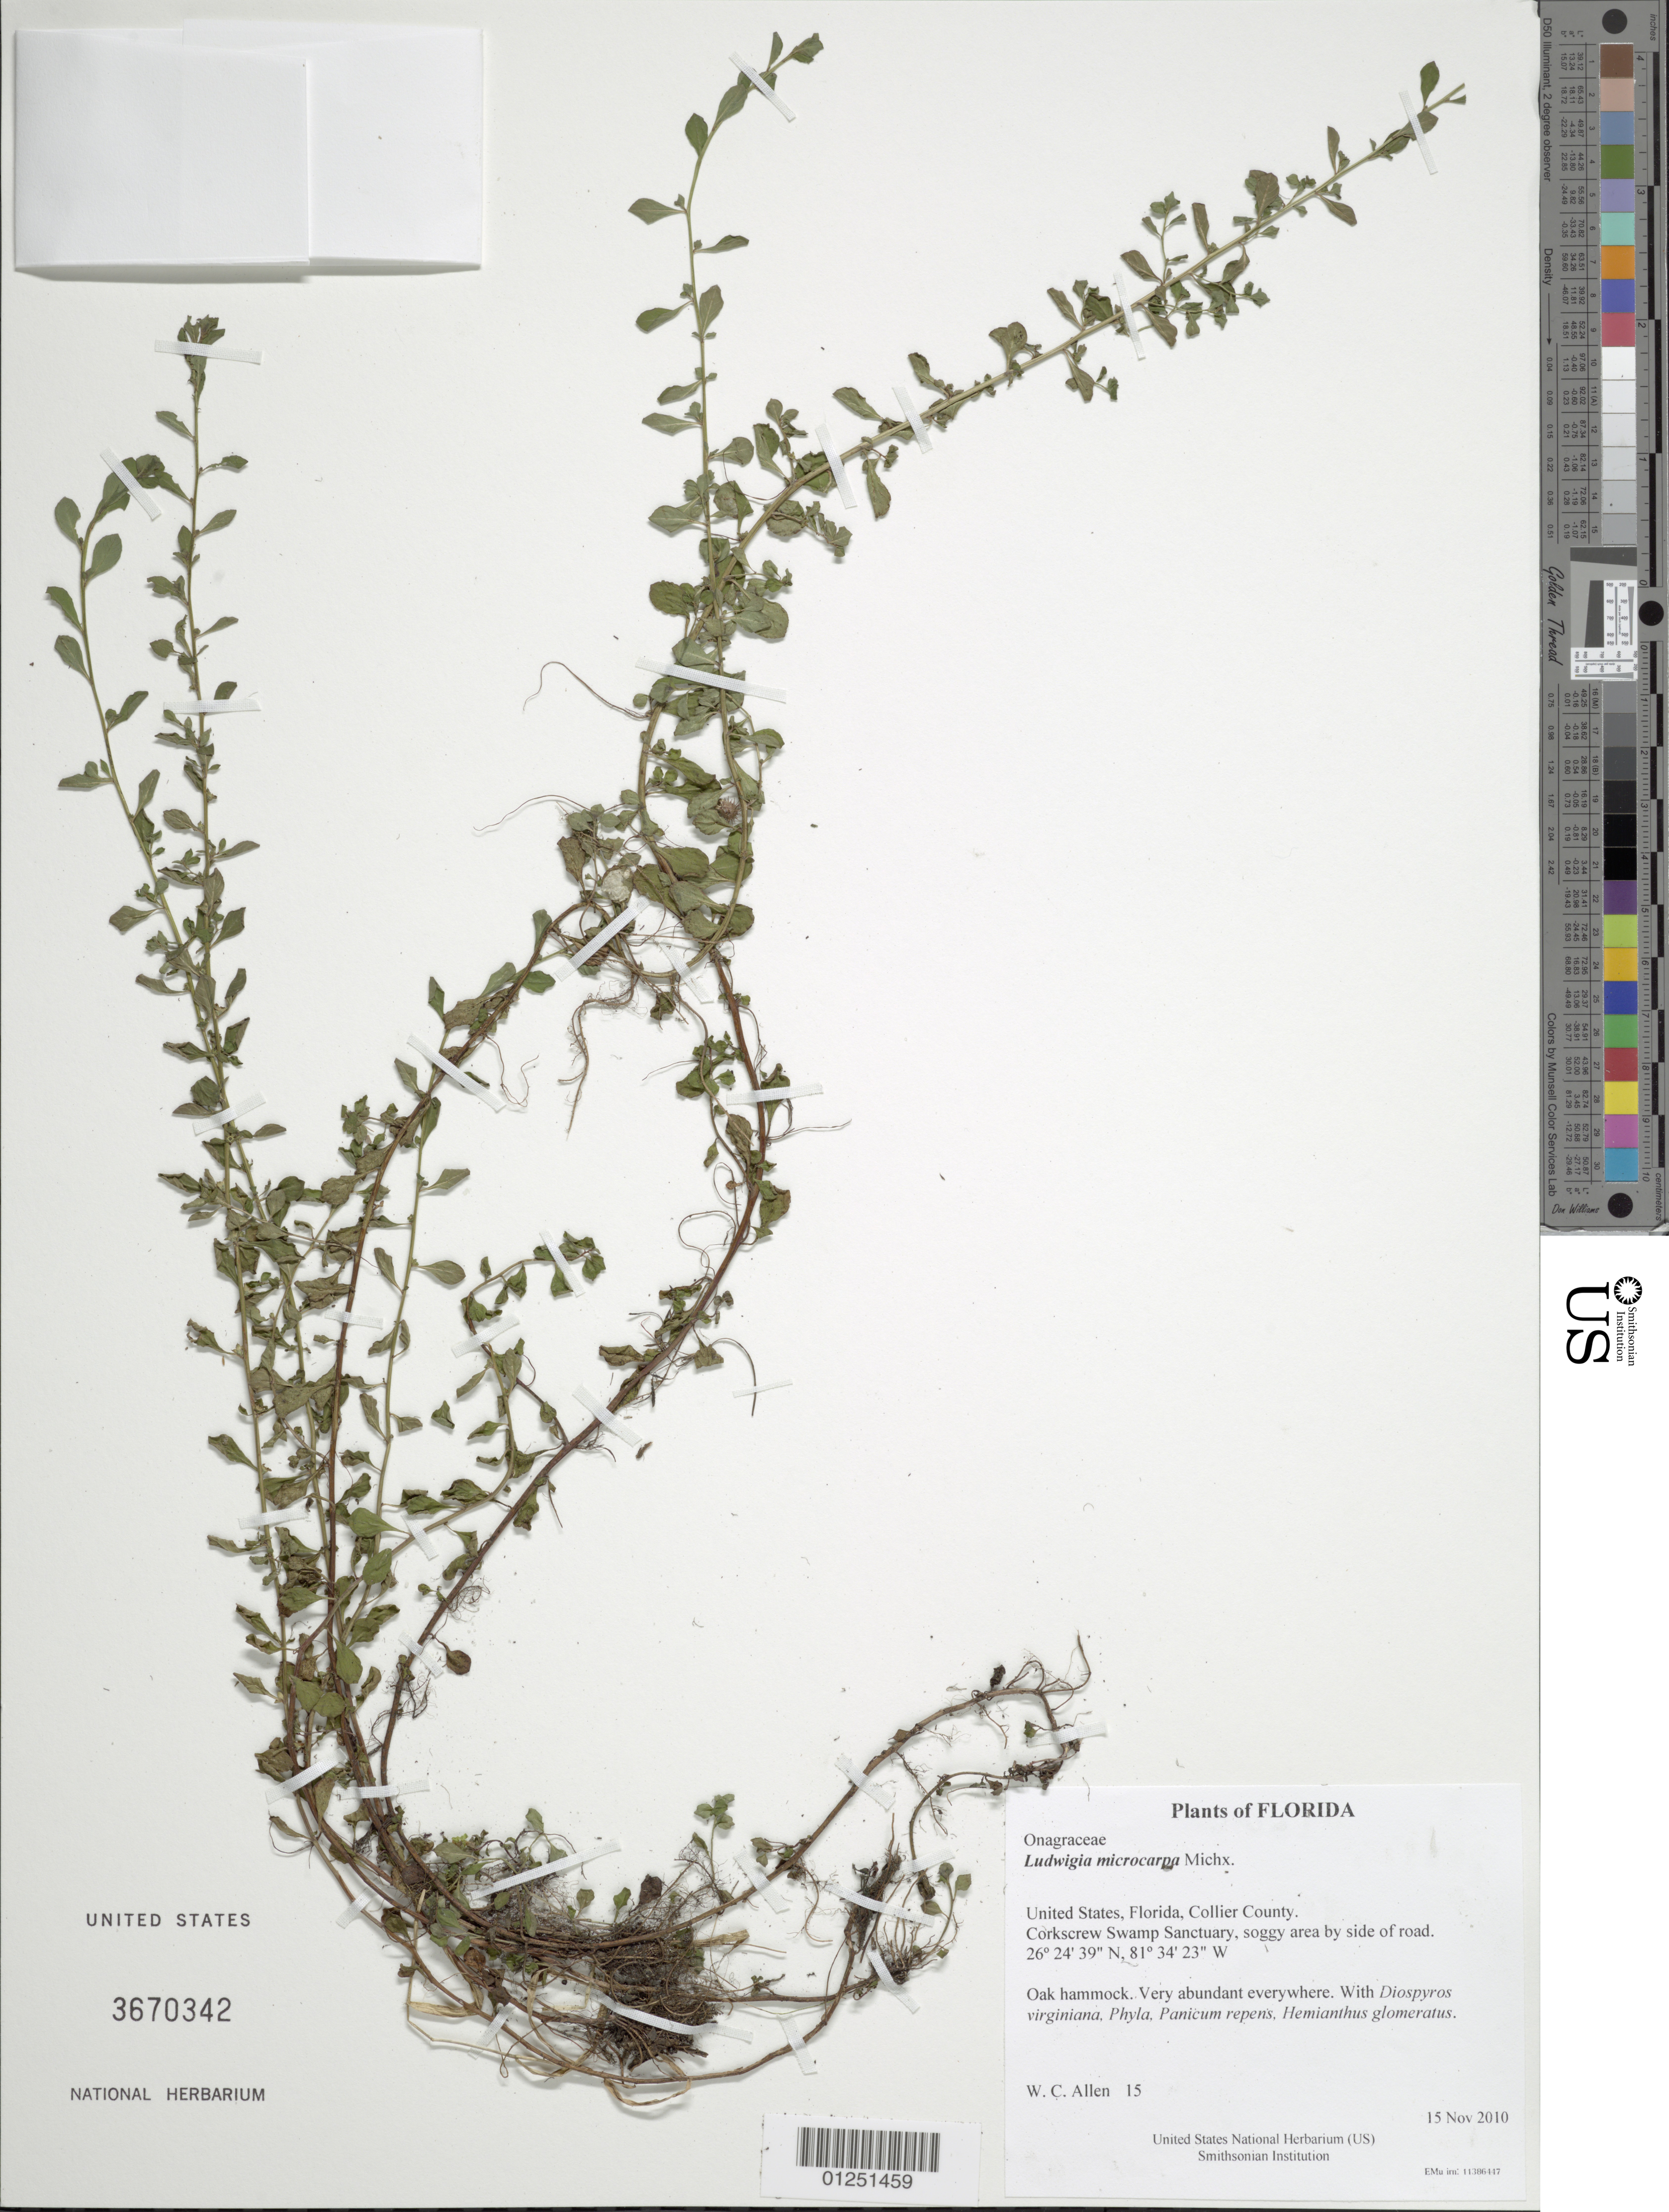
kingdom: Plantae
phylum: Tracheophyta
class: Magnoliopsida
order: Myrtales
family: Onagraceae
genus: Ludwigia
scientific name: Ludwigia microcarpa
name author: Michx.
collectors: W. C. Allen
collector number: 15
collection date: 2010-11-15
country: United States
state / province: Florida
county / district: Collier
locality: Corkscrew Swamp Sanctuary, soggy area by side of road.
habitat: Oak hammock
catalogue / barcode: US 3670342